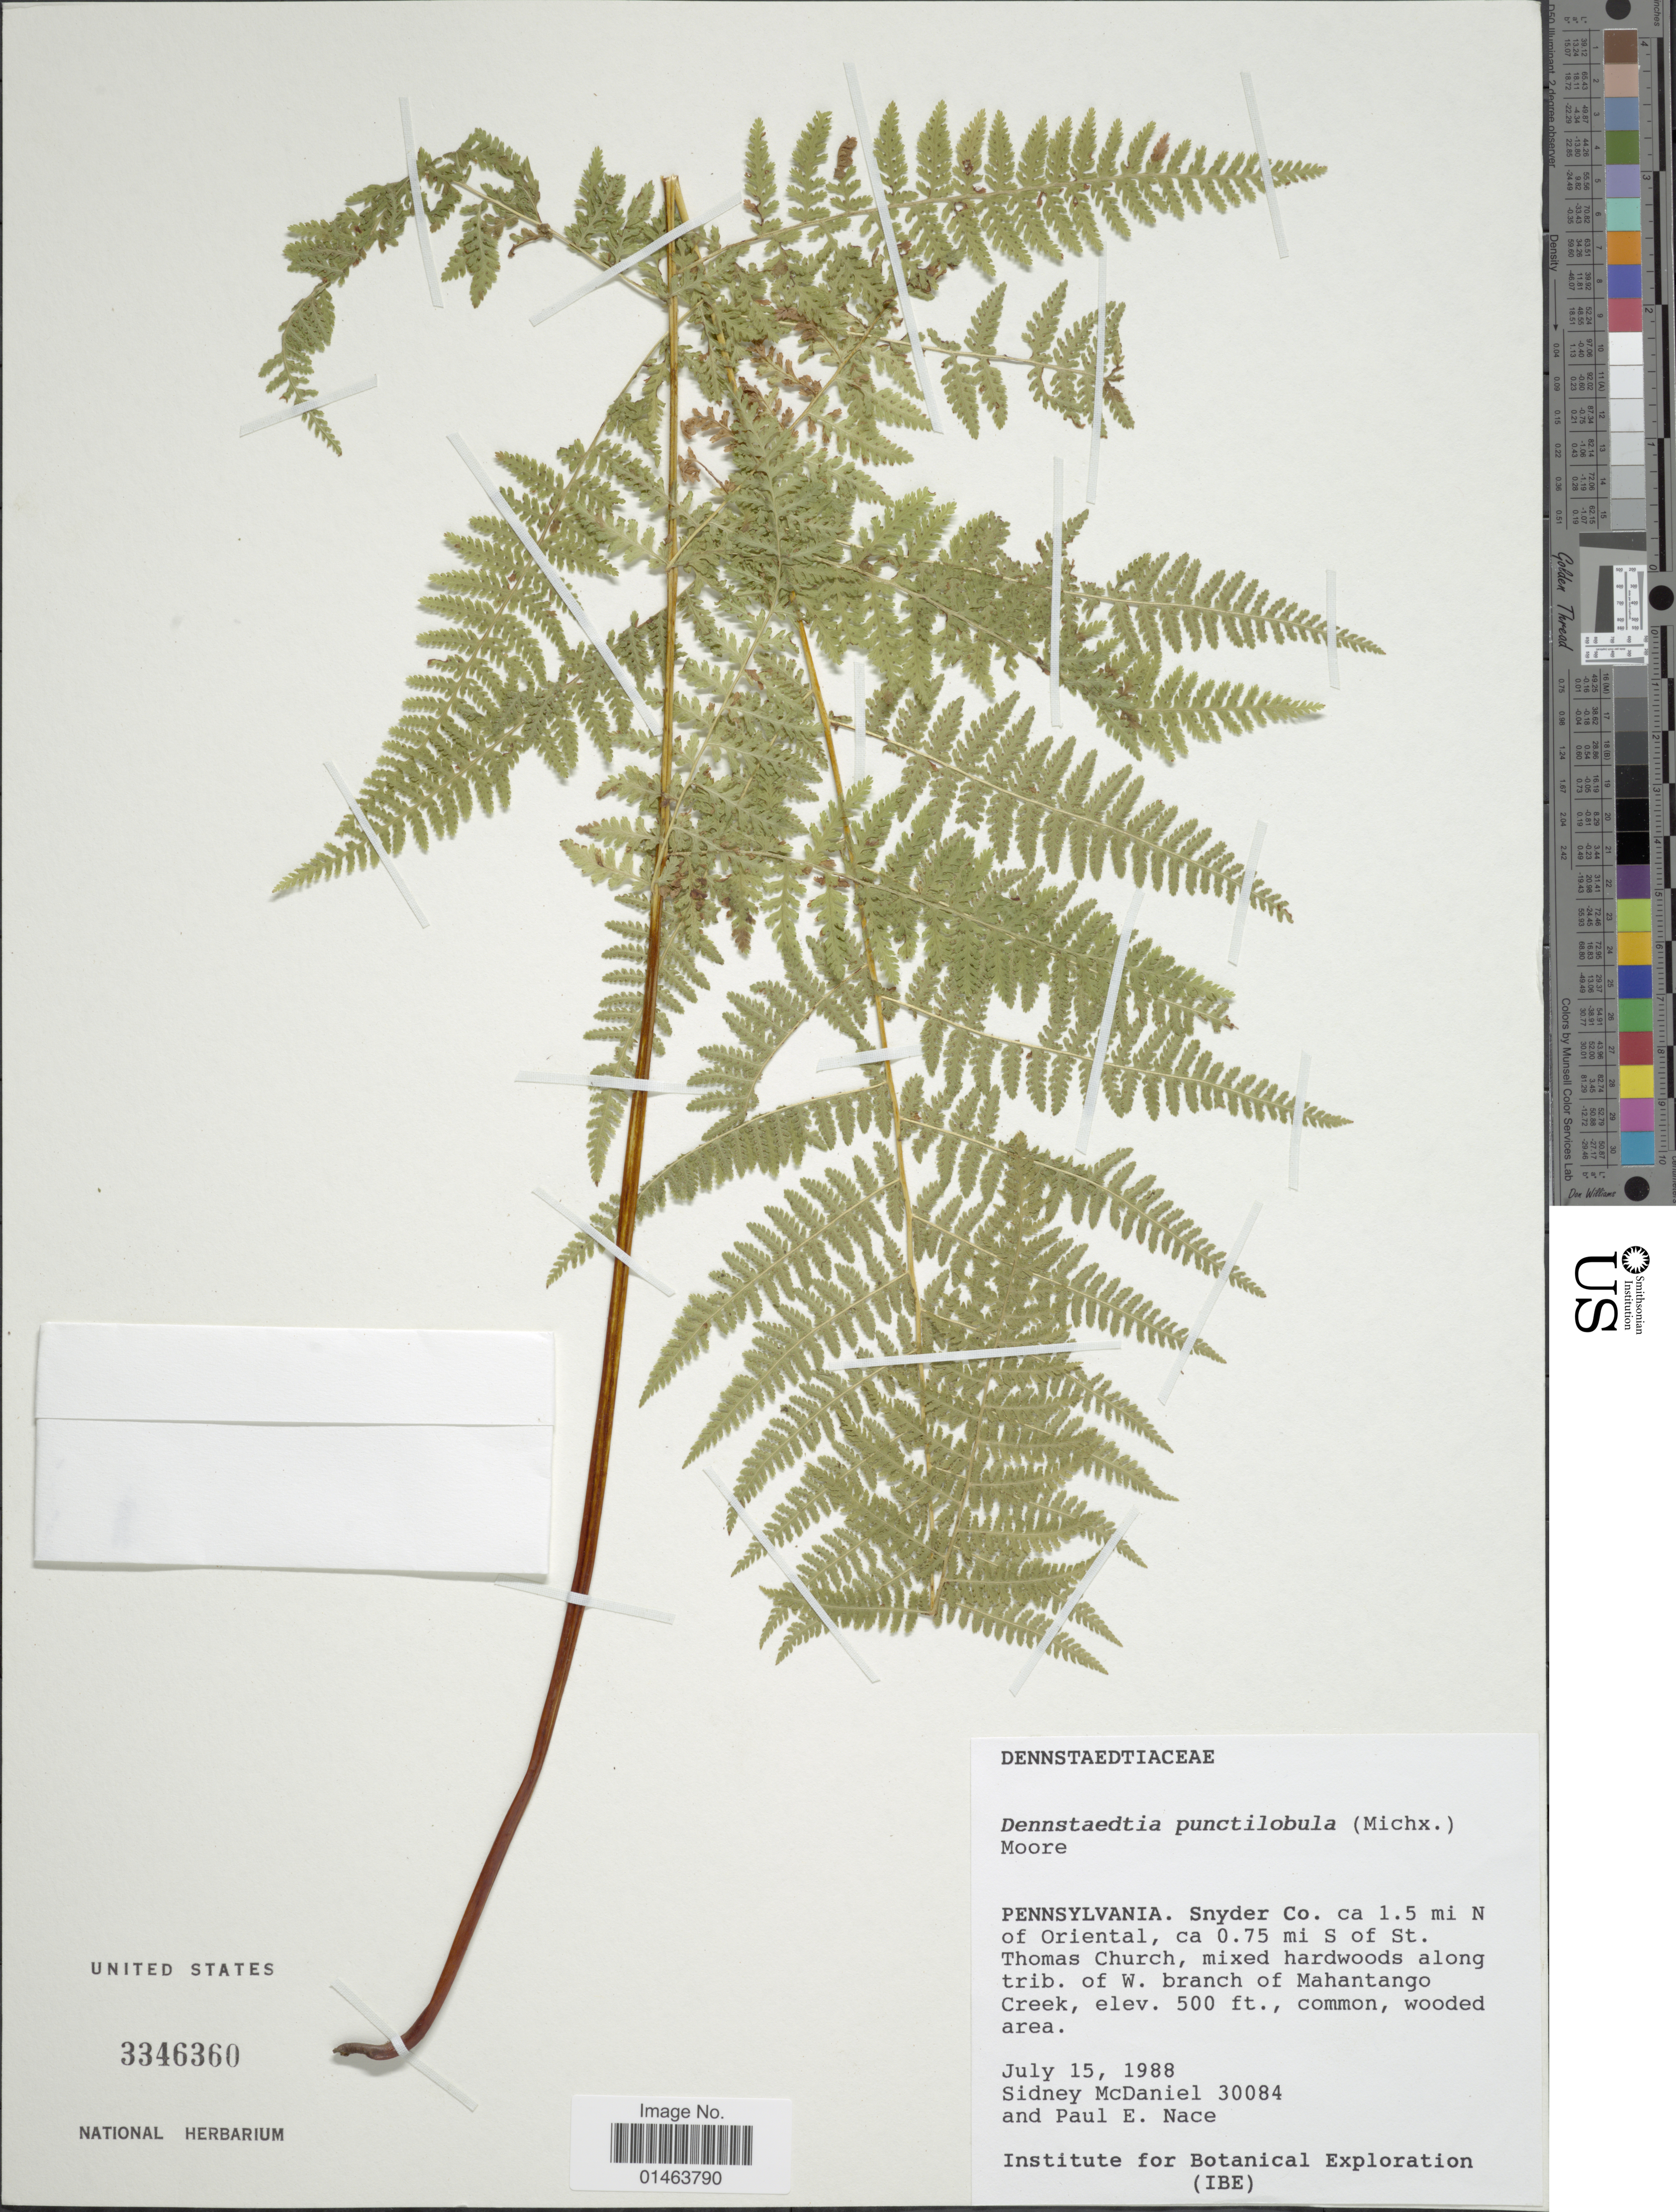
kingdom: Plantae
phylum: Tracheophyta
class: Polypodiopsida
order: Polypodiales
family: Dennstaedtiaceae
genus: Dennstaedtia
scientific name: Dennstaedtia punctilobula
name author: (Michx.) T. Moore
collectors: S. McDaniel & P. Nace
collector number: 30084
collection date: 1988-07-15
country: United States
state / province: Pennsylvania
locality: Snyder Co. ca. 1.5 mi N of Oriental, ca 0.75 mi S of St. Thomas Church, mixed hardwoods along trib. of W. branch of Mahantango Creek.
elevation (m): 152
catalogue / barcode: US 3346360